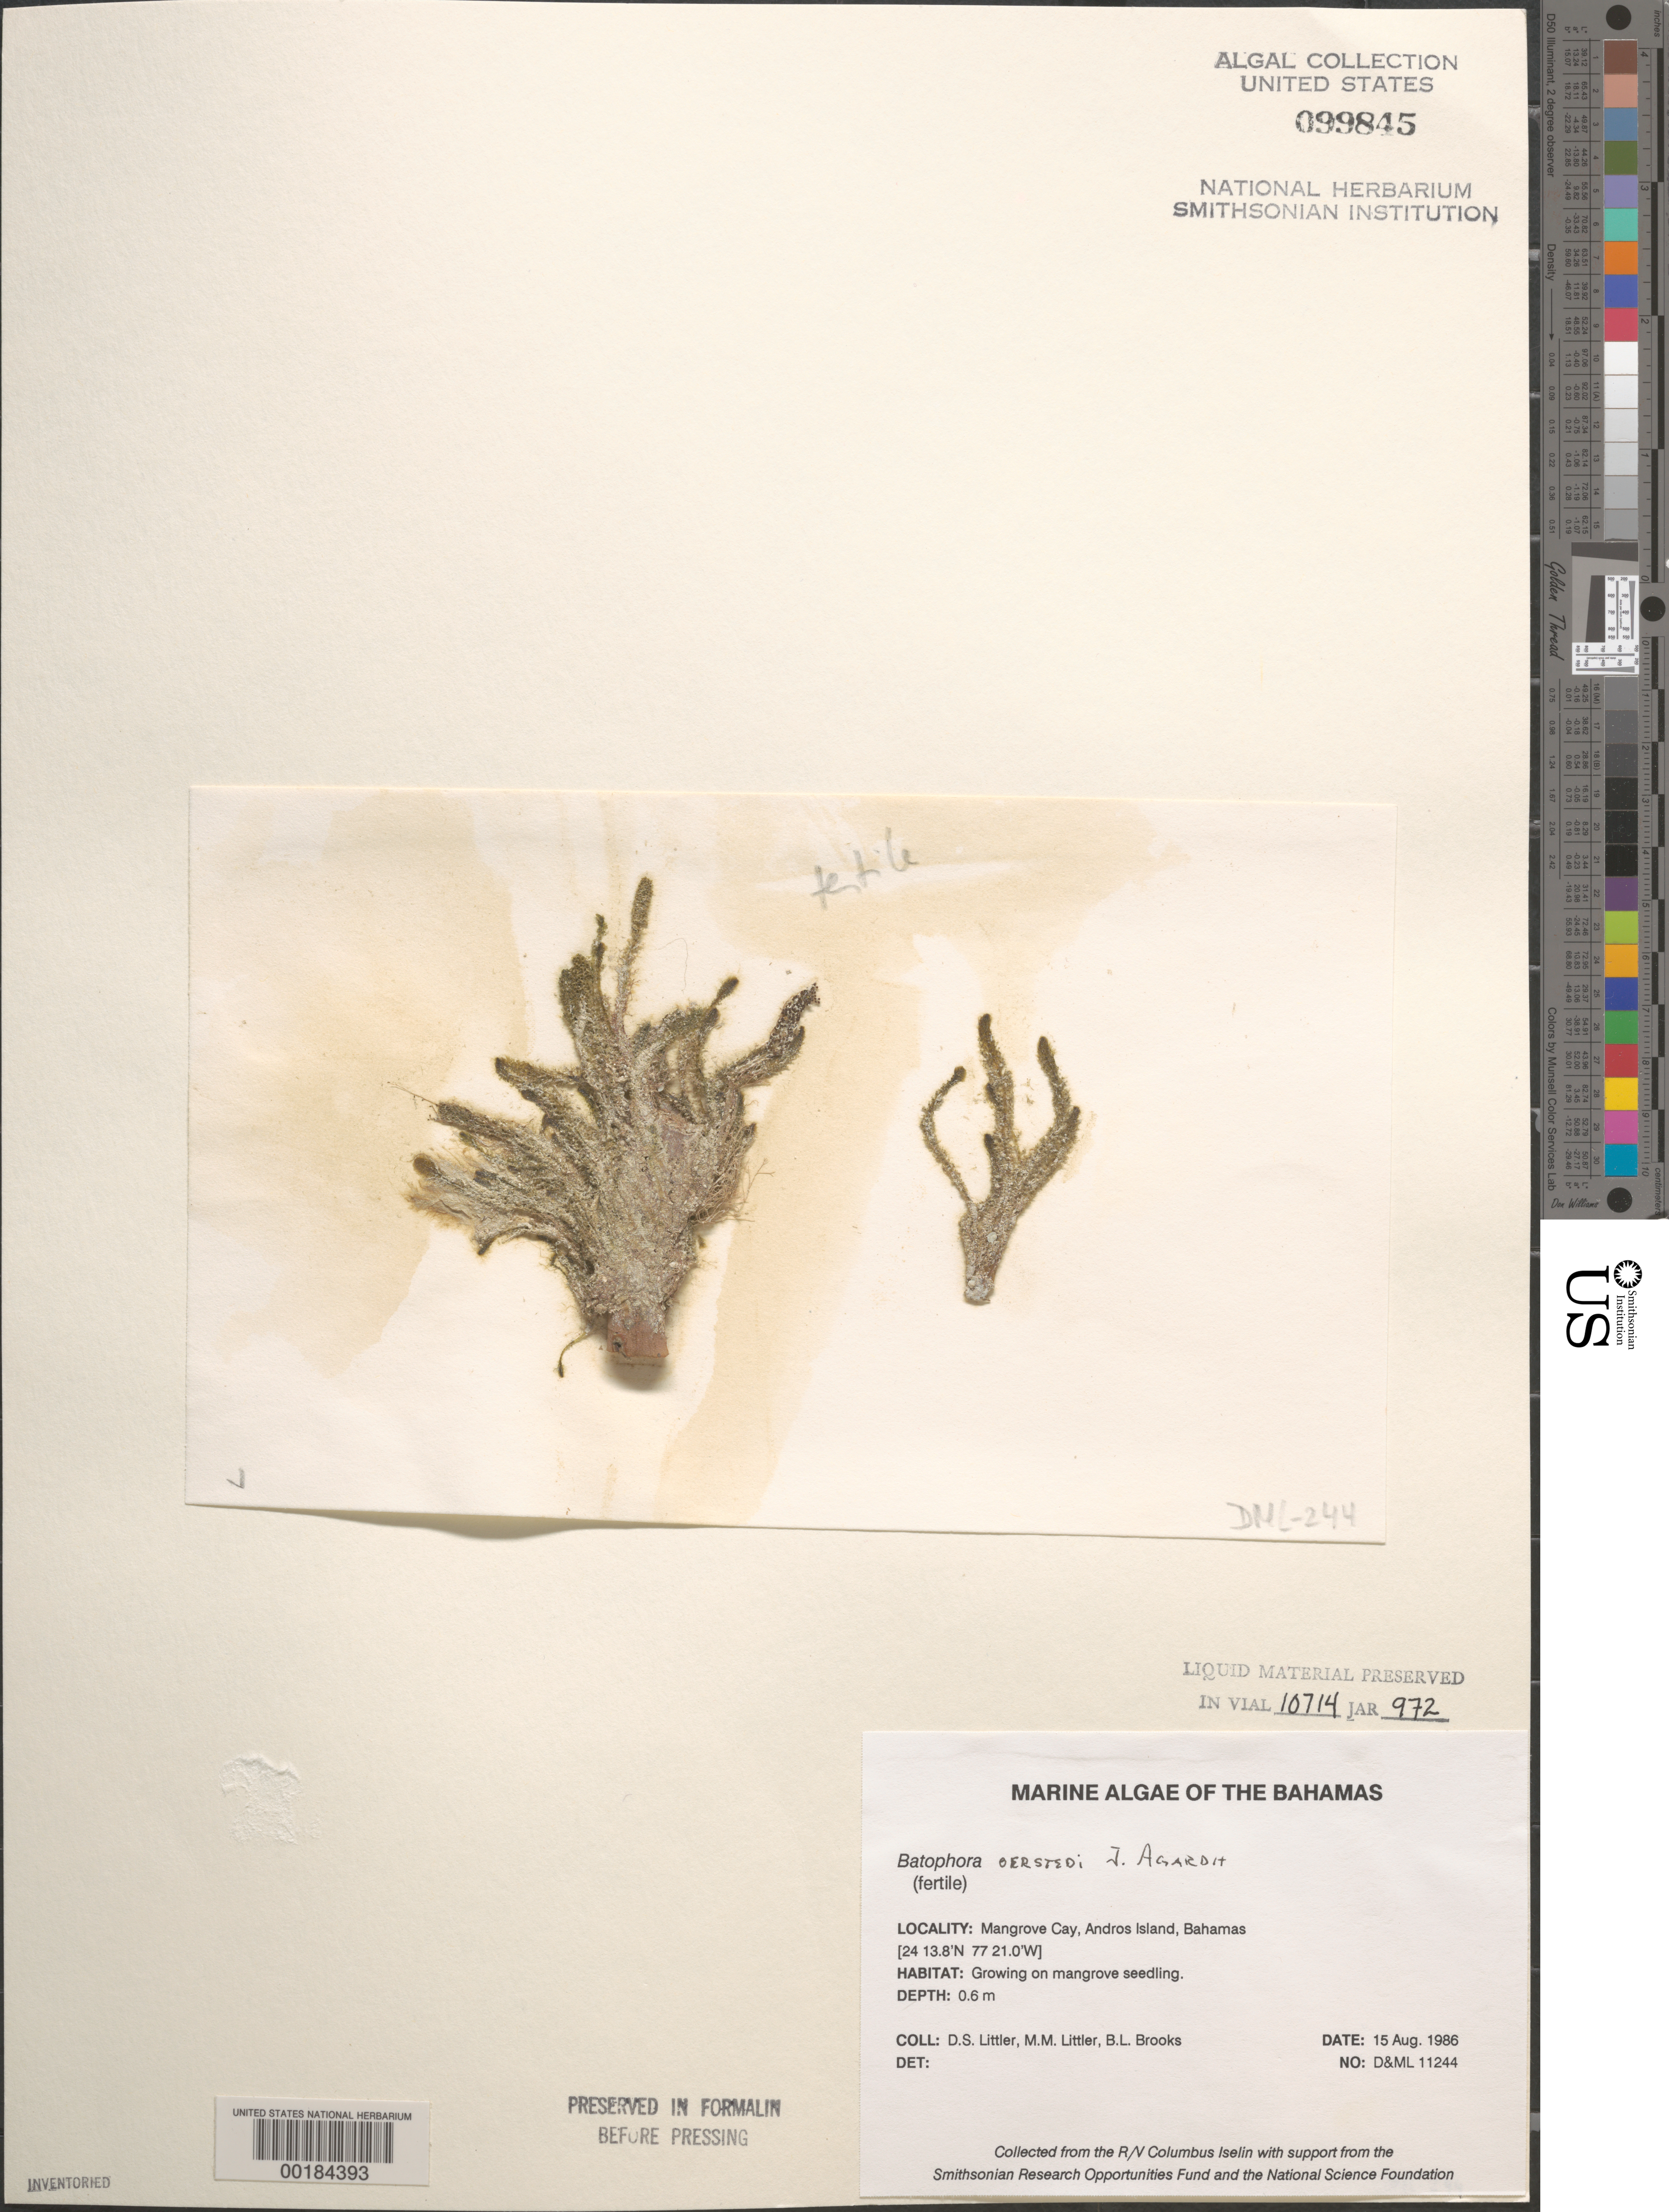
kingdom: Plantae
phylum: Chlorophyta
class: Ulvophyceae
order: Dasycladales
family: Dasycladaceae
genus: Batophora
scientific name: Batophora oerstedii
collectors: D. S. Littler, M. M. Littler & B. Brooks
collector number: D&ML 11244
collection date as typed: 15 Aug 1986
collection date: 1986-08-15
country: Bahamas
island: Mangrove Cay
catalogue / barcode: US 99845